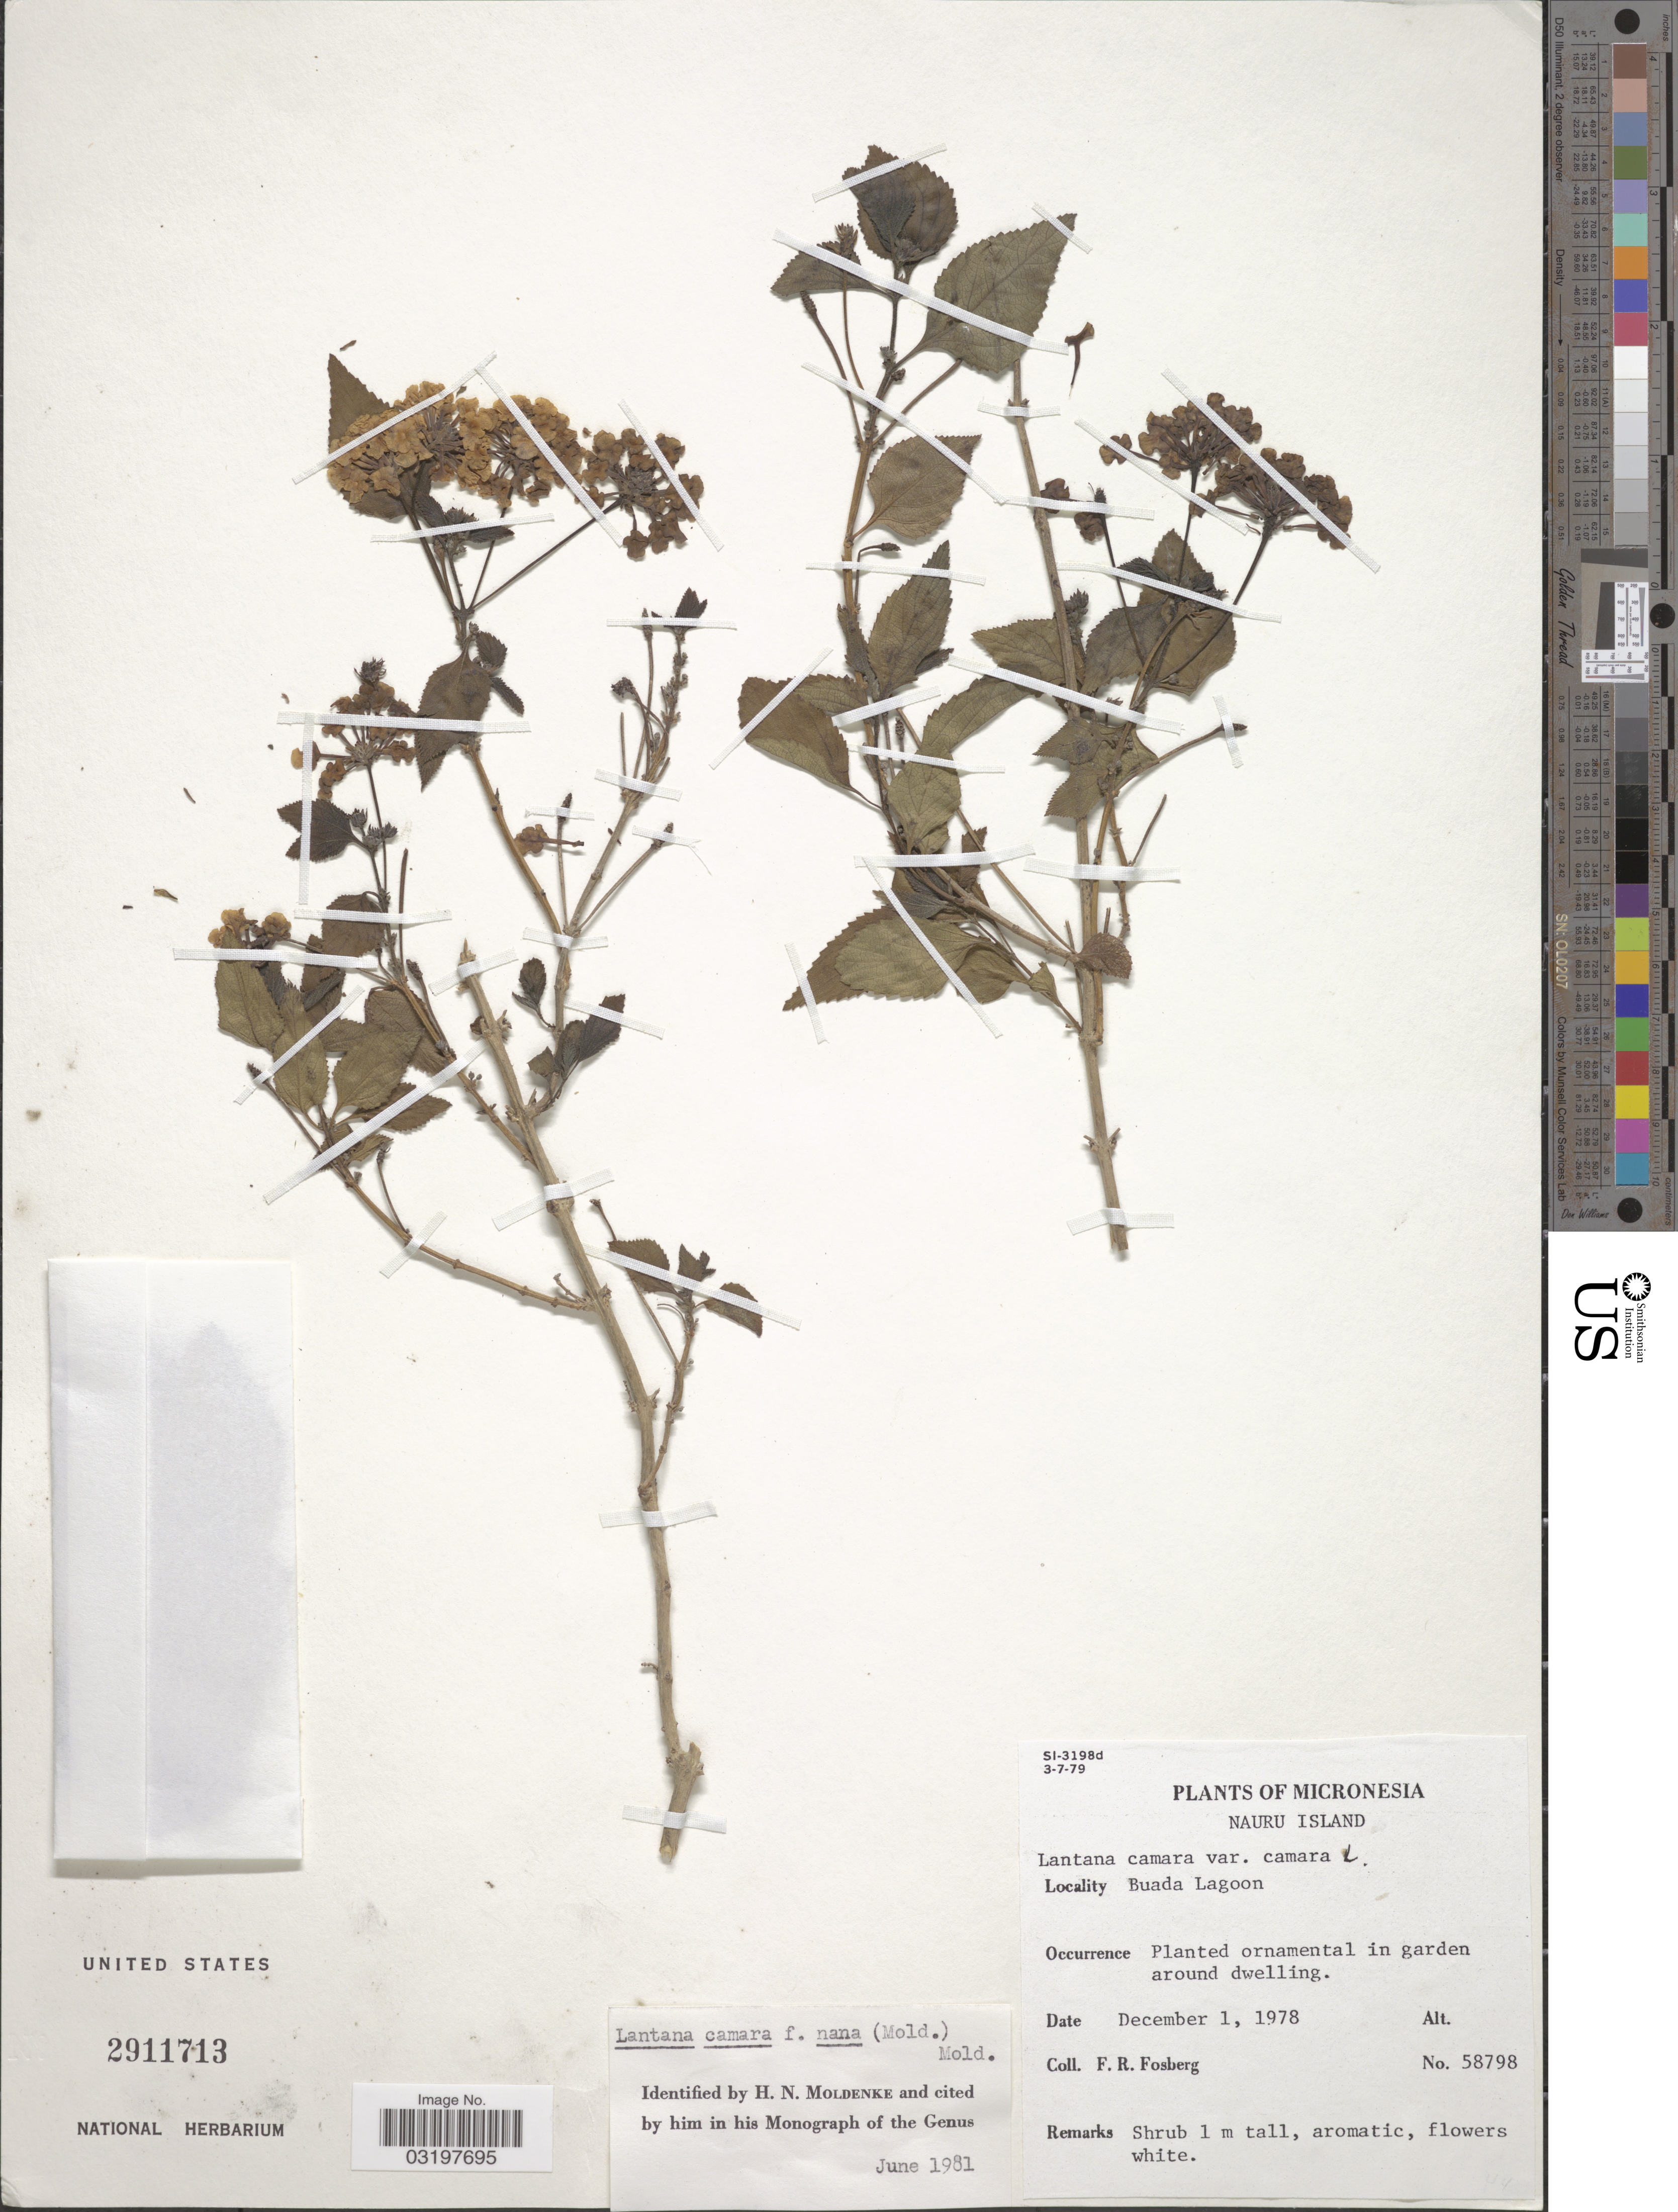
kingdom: Plantae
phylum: Tracheophyta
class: Magnoliopsida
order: Lamiales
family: Verbenaceae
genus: Lantana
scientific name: Lantana camara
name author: L.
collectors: F. R. Fosberg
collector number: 58798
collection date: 1978-12-01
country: Nauru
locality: Micronesia, Nauru Island, Buada Lagoon.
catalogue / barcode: US 2911713